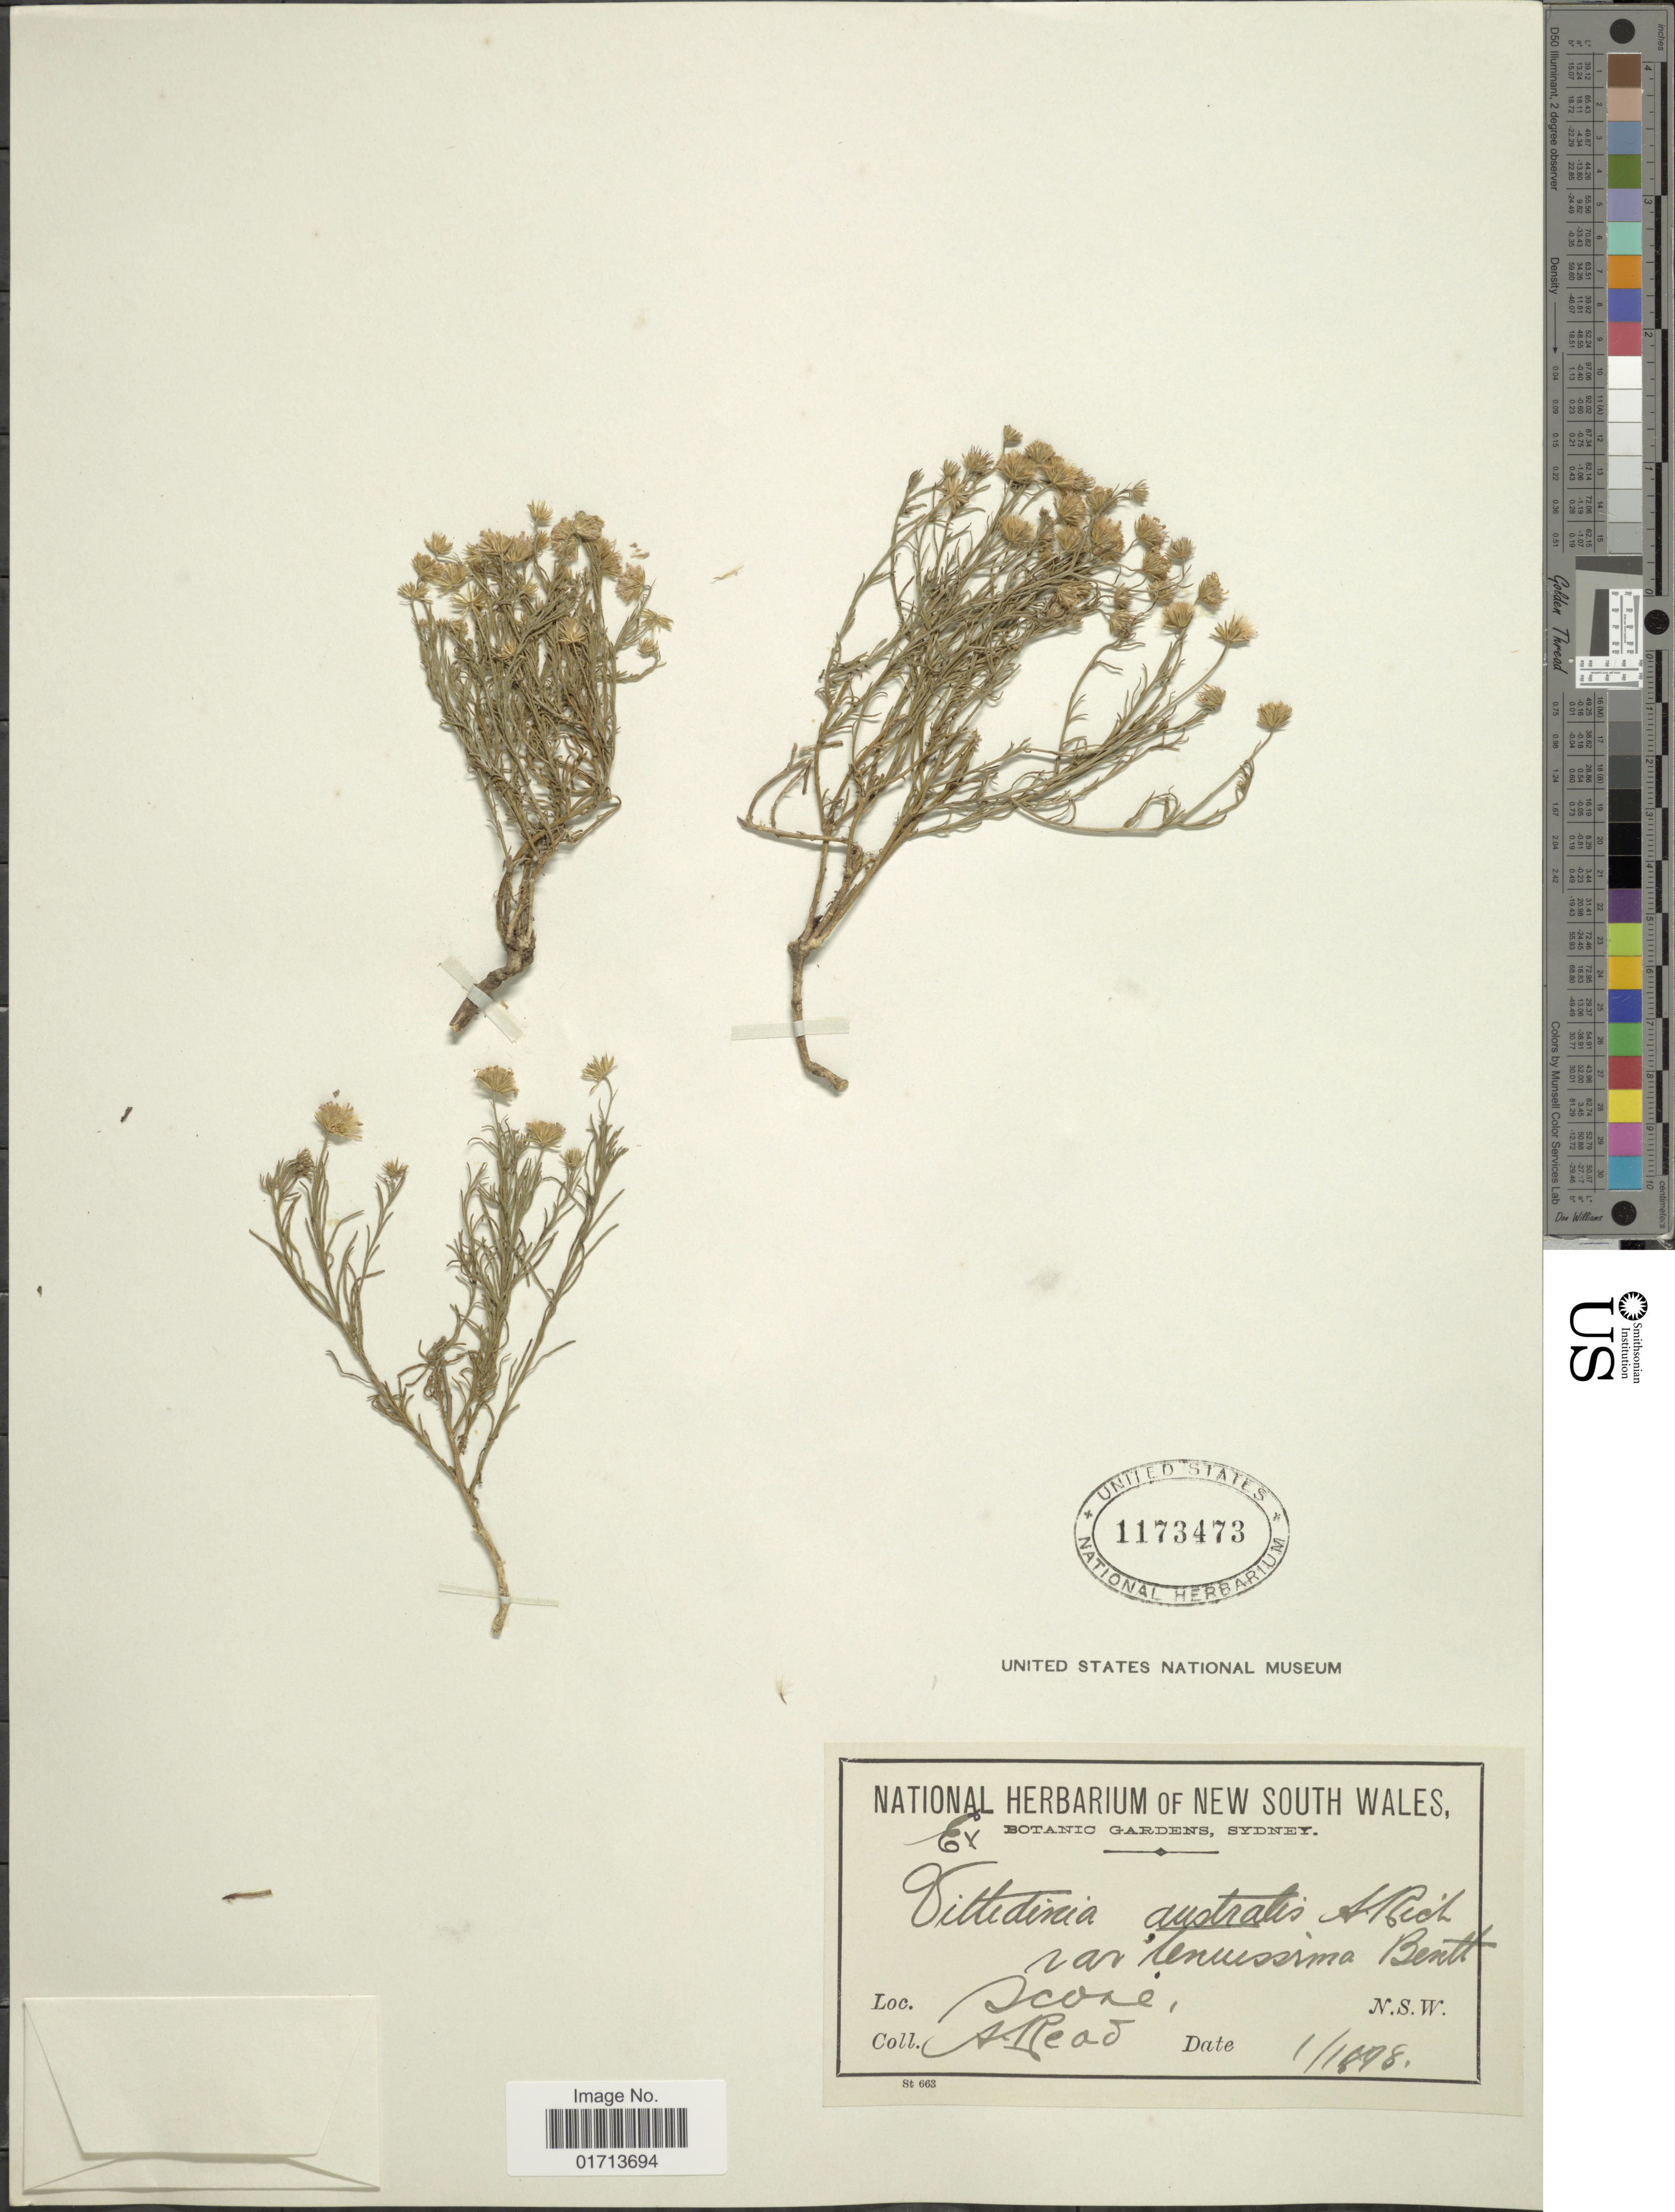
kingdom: Plantae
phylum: Tracheophyta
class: Magnoliopsida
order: Asterales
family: Asteraceae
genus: Vittadinia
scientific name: Vittadinia australis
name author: A. Rich.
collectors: A. Read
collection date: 1898-01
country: Australia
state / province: New South Wales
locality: Scone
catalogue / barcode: US 1173473